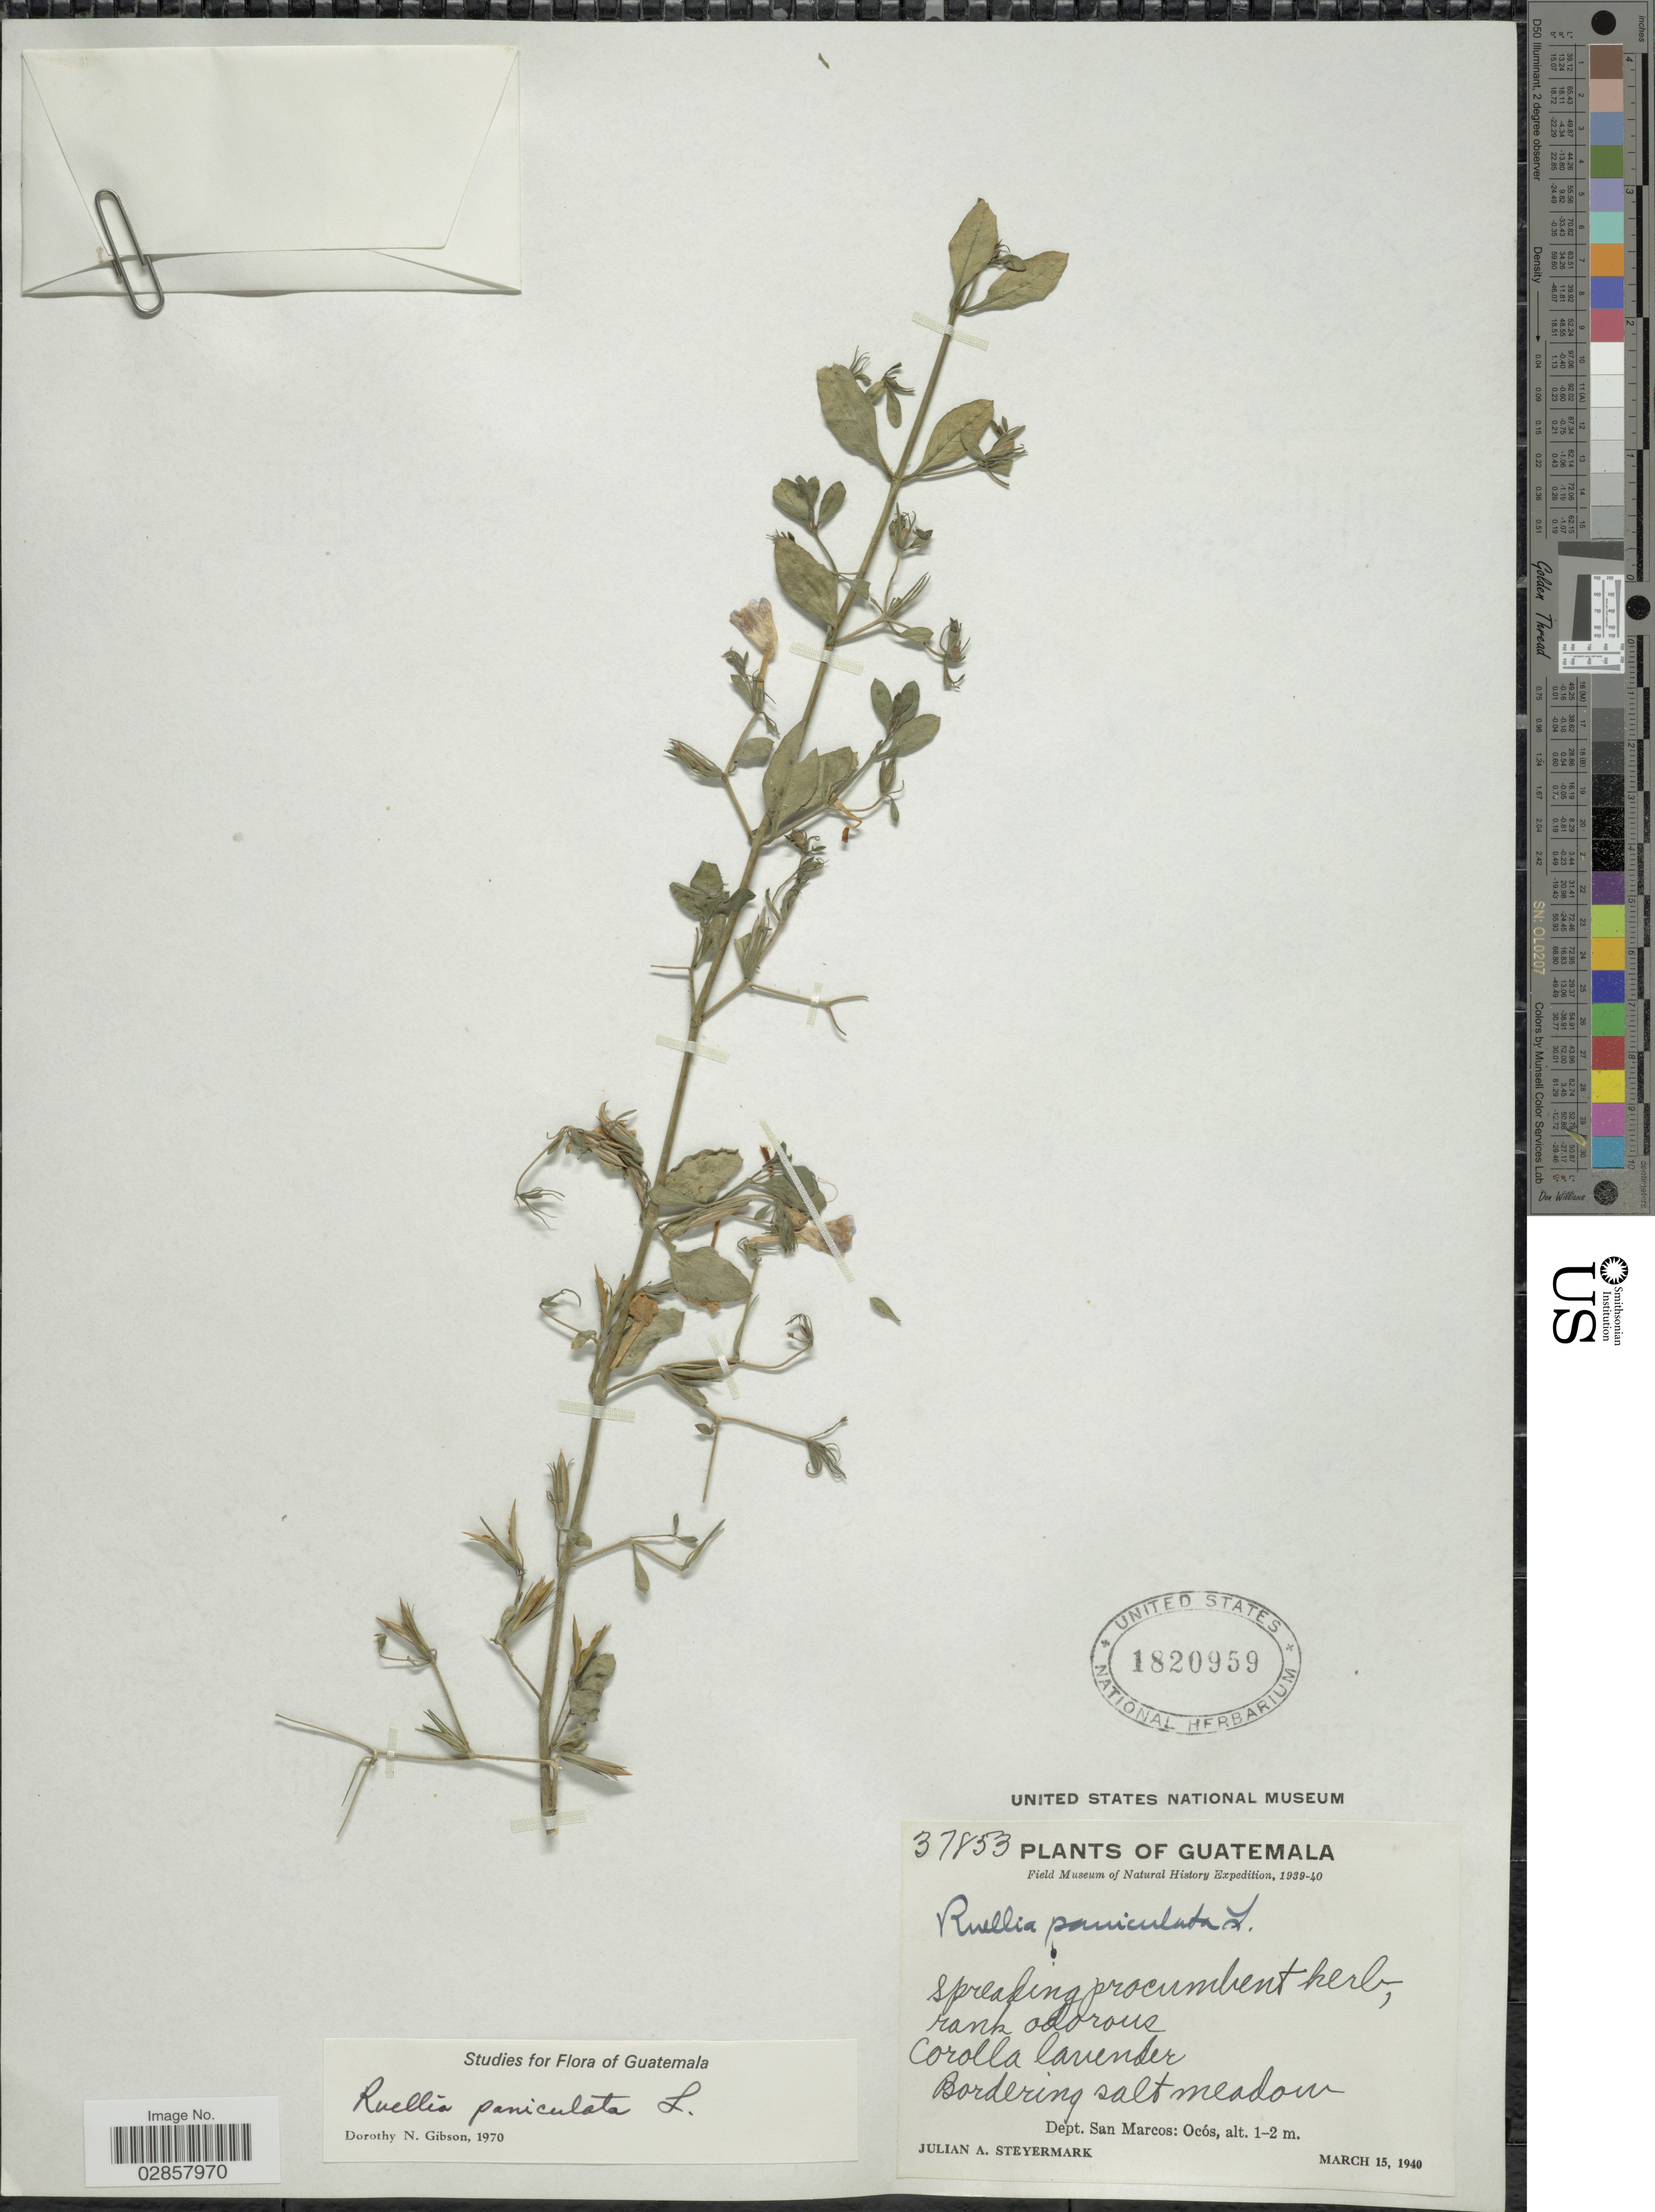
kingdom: Plantae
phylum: Tracheophyta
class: Magnoliopsida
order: Lamiales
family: Acanthaceae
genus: Ruellia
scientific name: Ruellia paniculata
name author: L.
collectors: J. Steyermark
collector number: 37853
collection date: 1940-03-15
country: Guatemala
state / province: San Marcos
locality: Bordering salt meadow. Dept. San Marcos: Ocós.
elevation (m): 1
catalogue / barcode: US 1820959